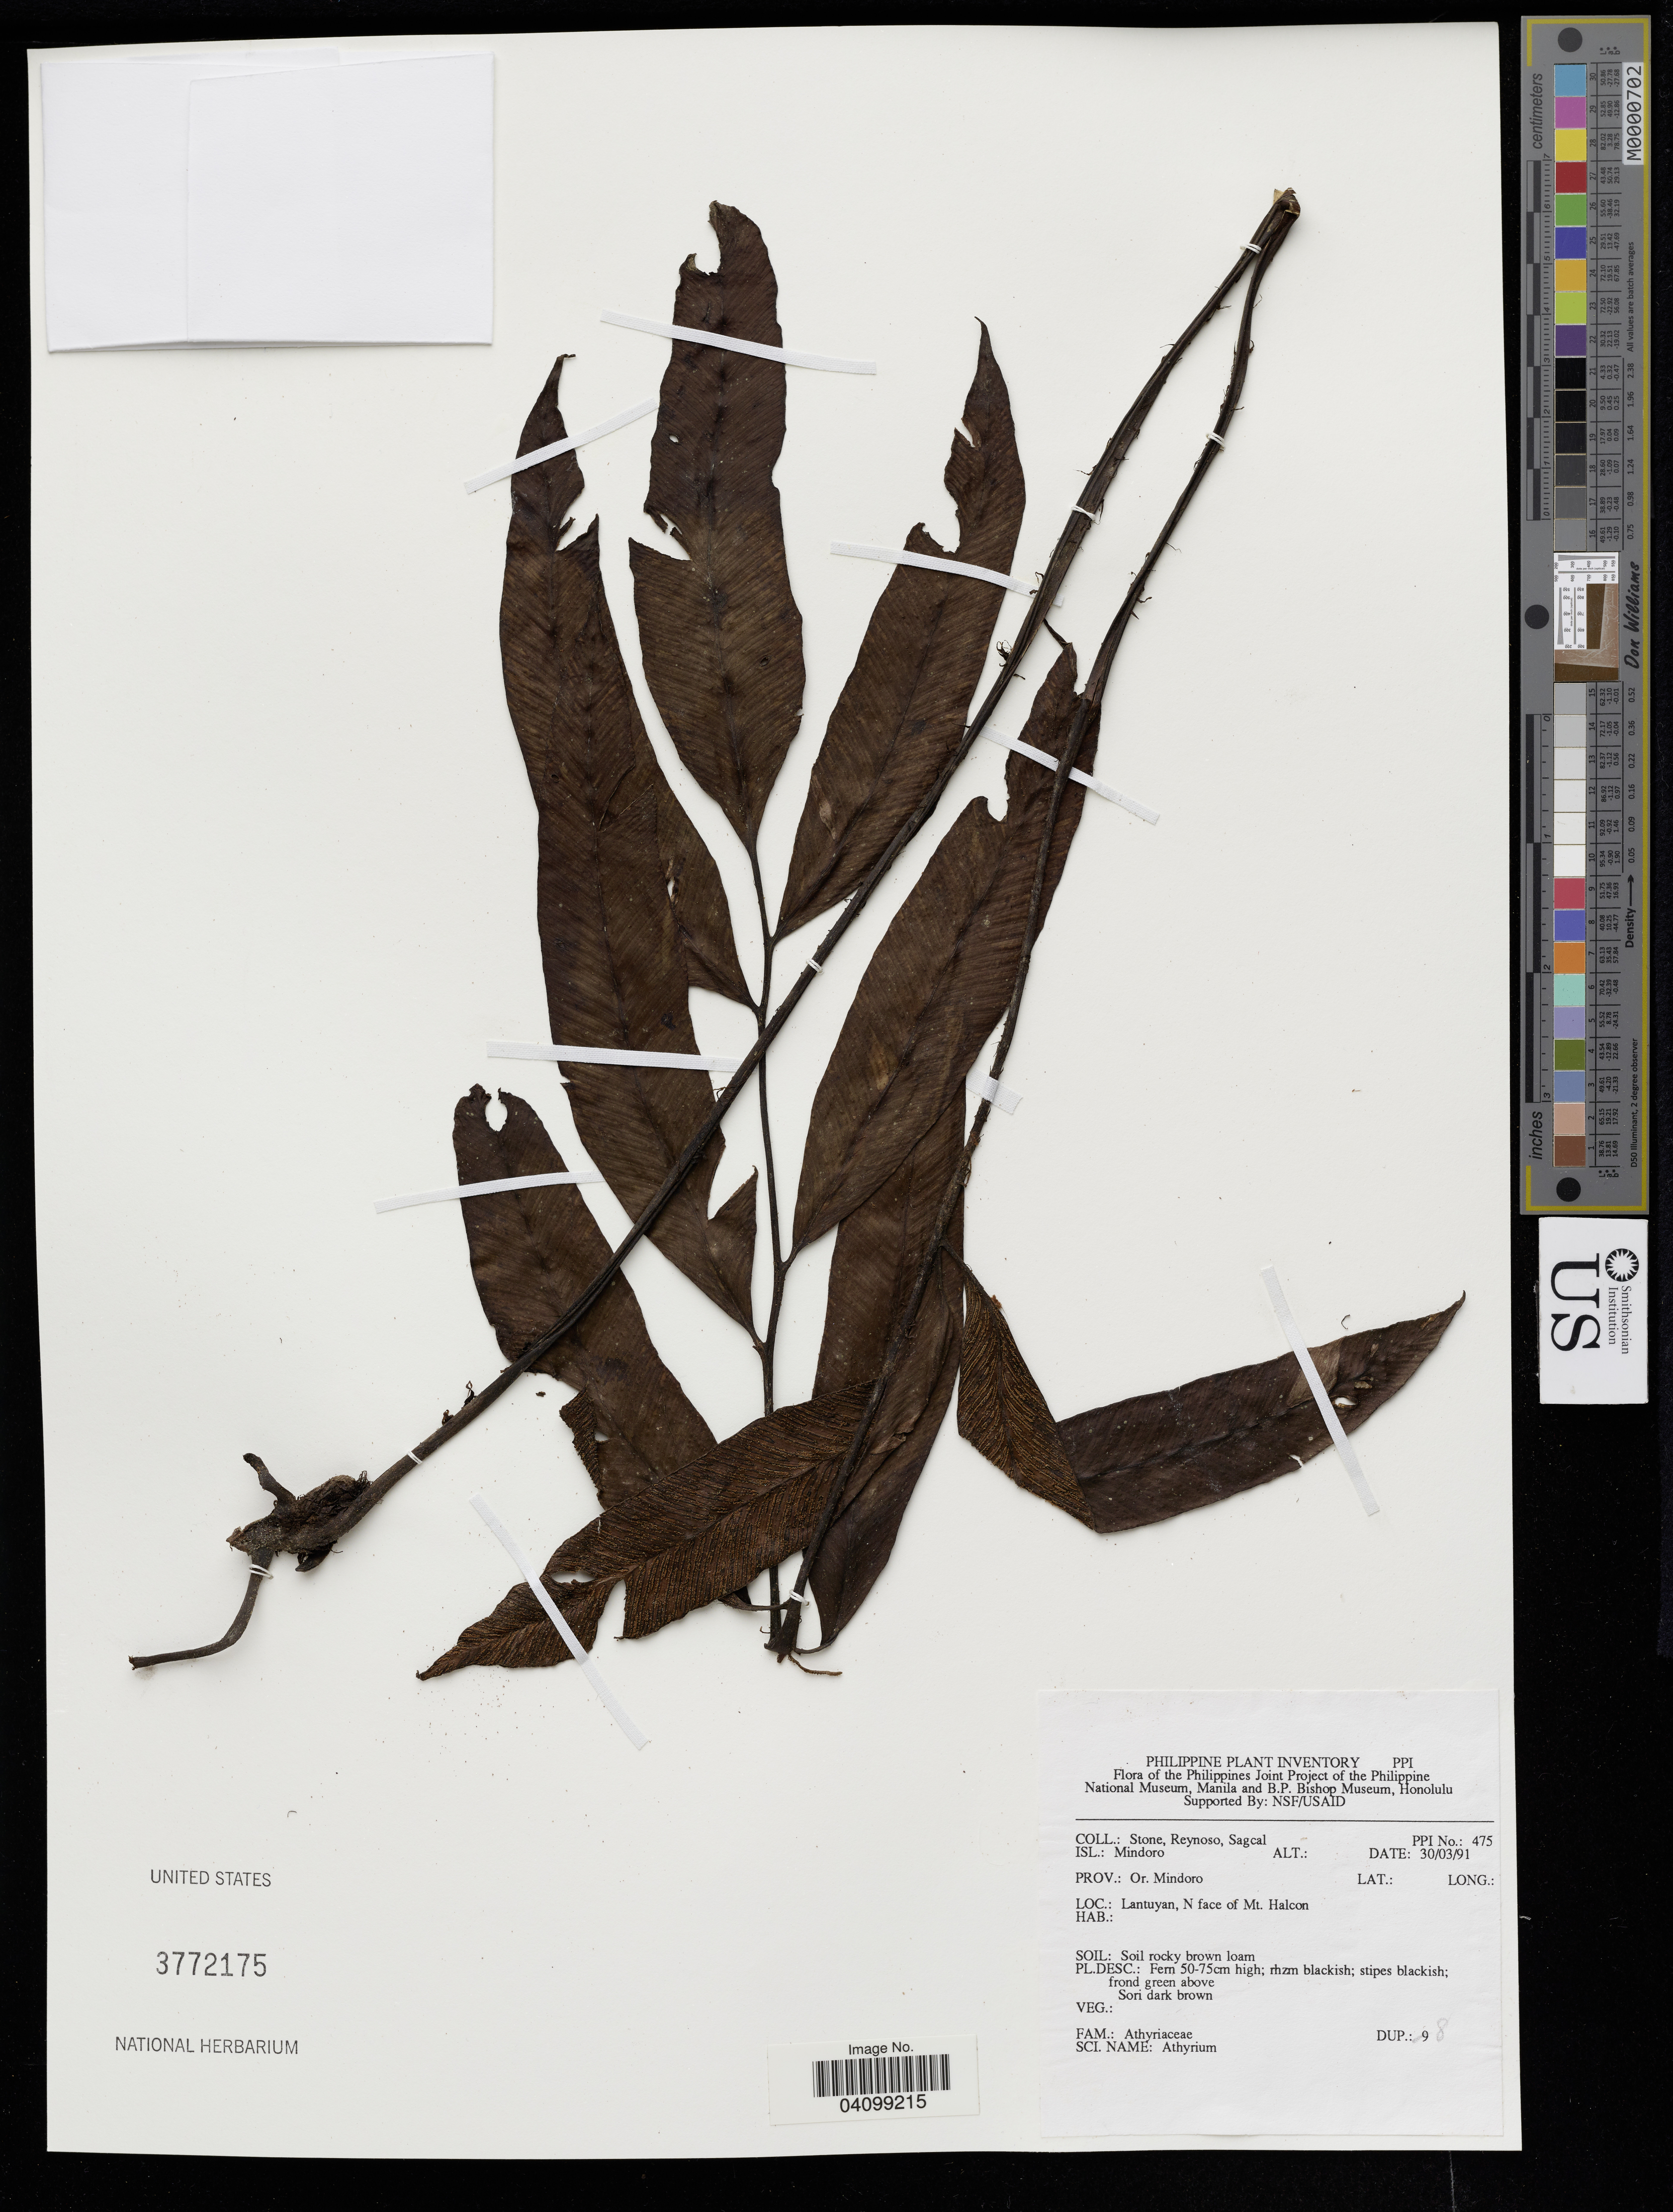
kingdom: Plantae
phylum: Tracheophyta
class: Polypodiopsida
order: Polypodiales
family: Athyriaceae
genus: Athyrium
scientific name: Athyrium sp.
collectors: -. Stone, E. Reynoso & E. Sagcal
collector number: PPI 475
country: Philippines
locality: Mindoro. Or. Mindoro. Lantuyan, N face of Mt. Halcon.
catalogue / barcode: US 3772175